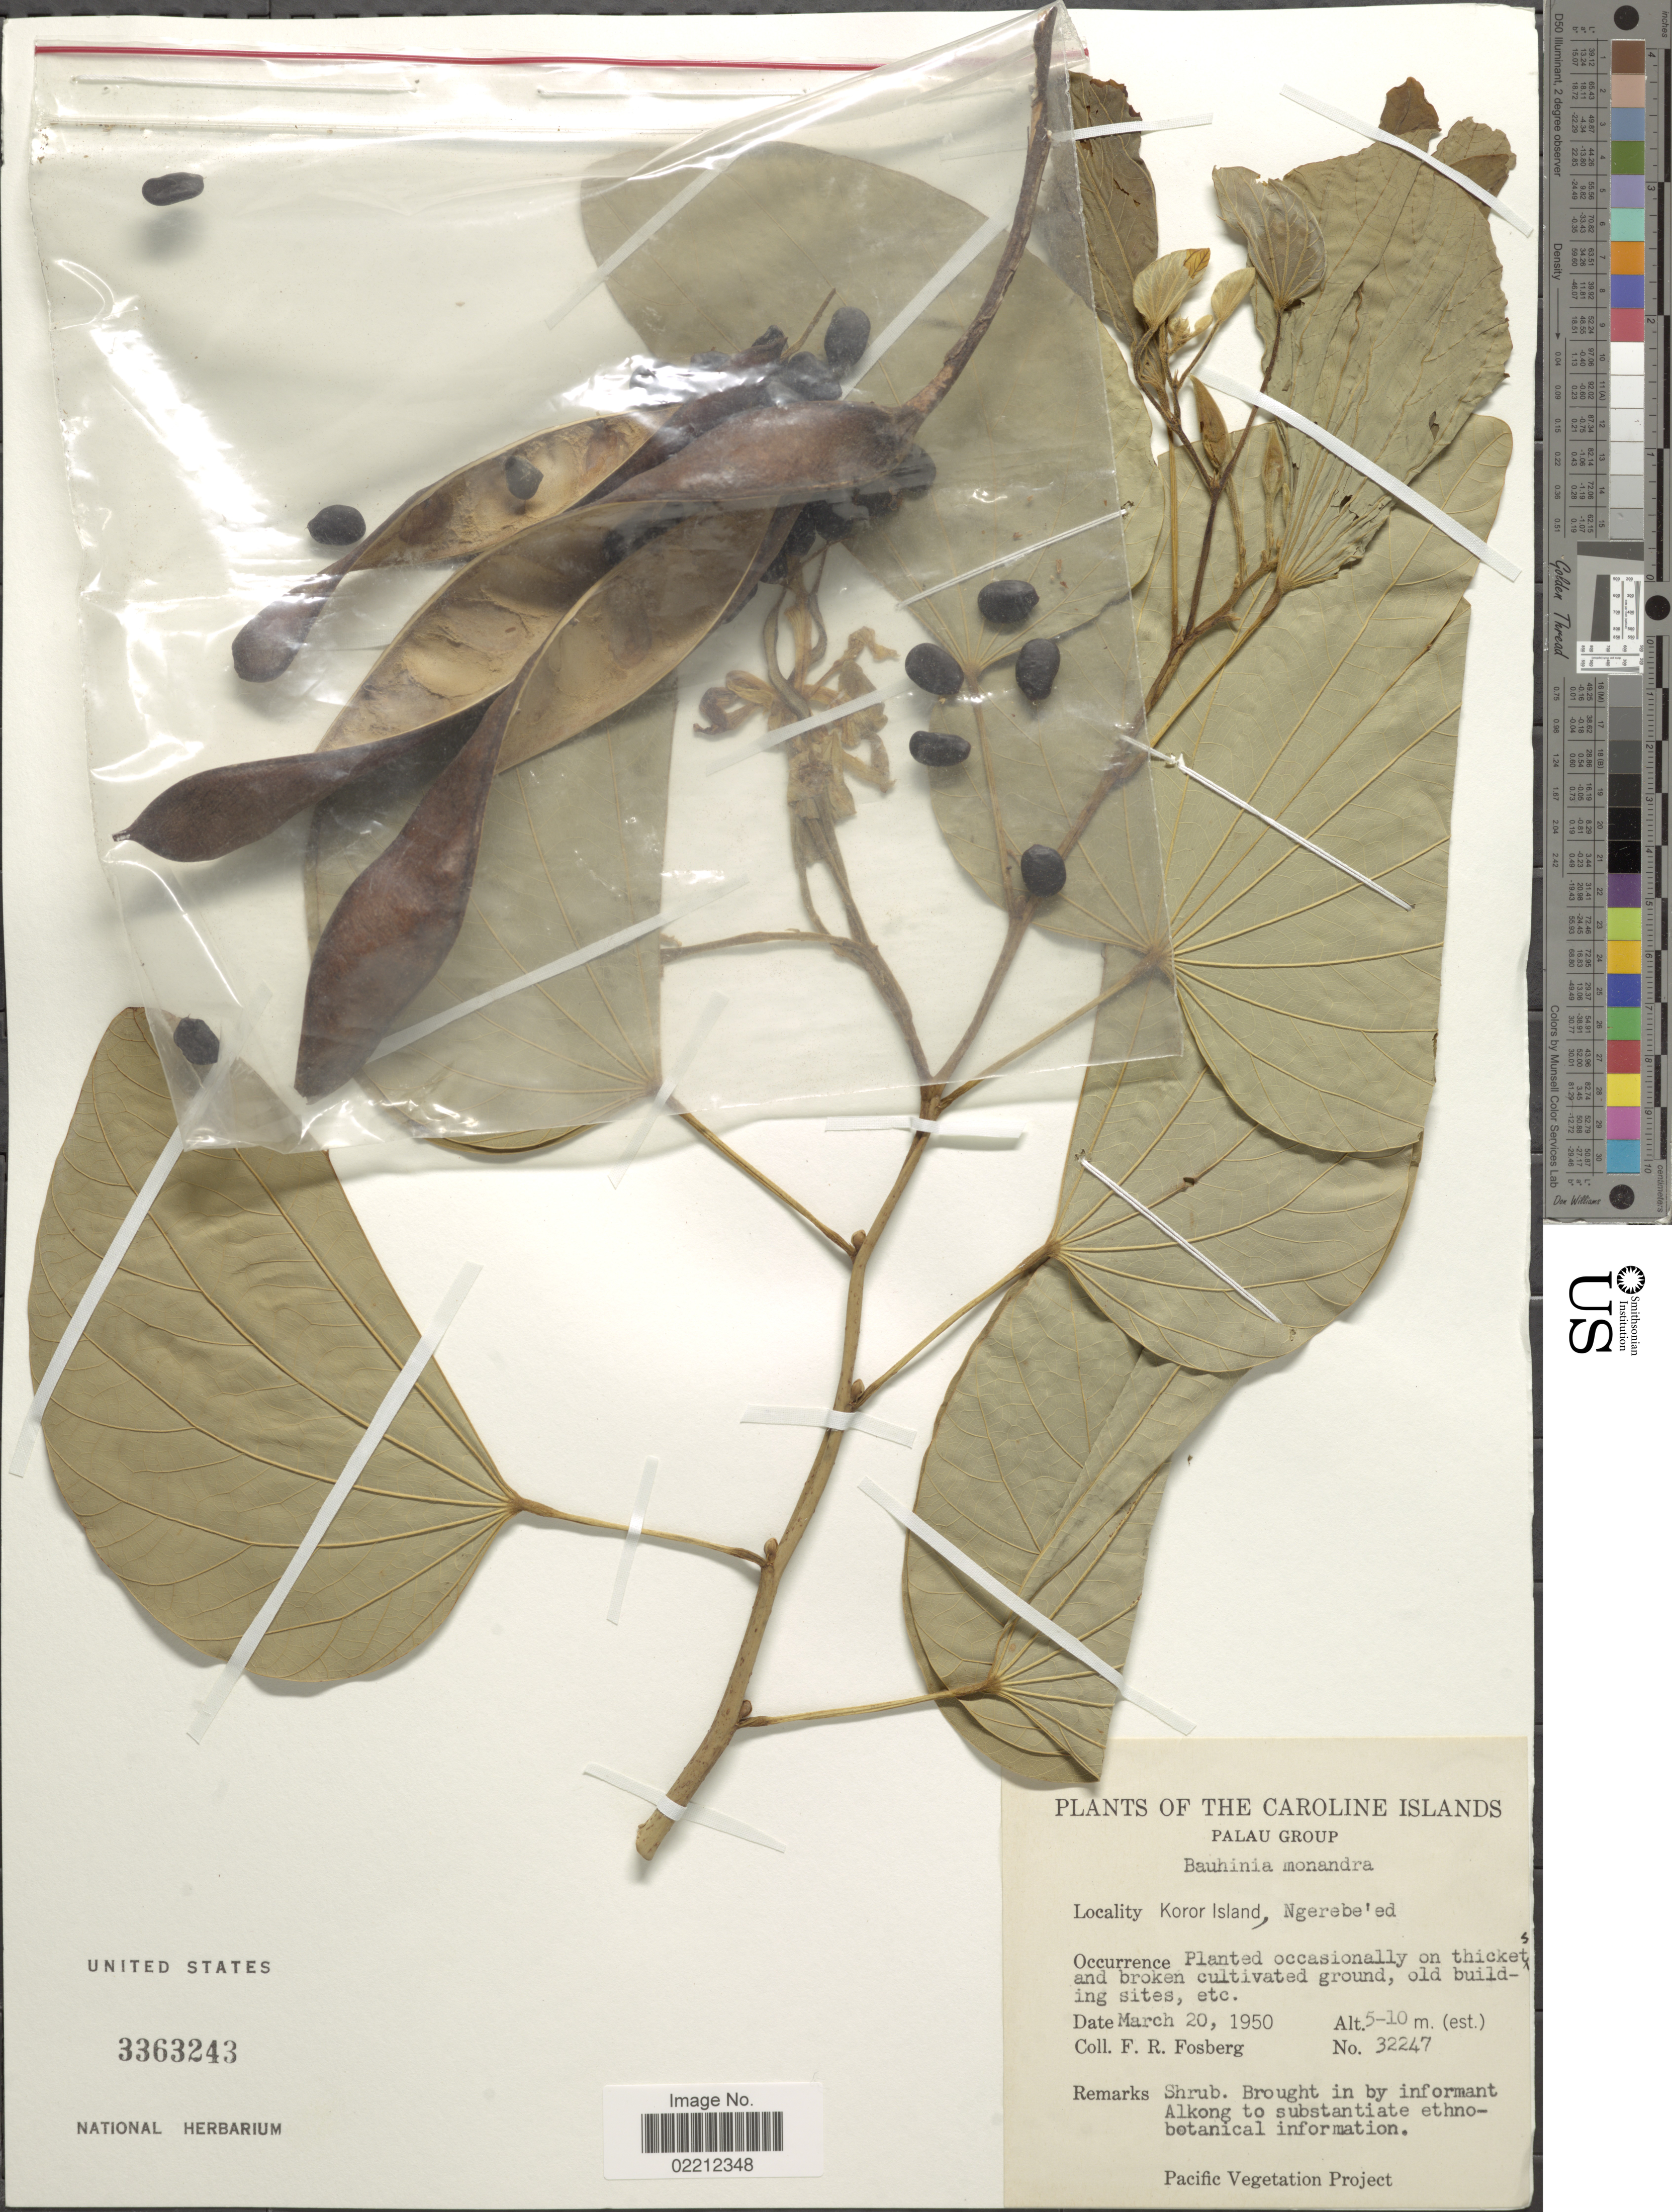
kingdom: Plantae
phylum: Tracheophyta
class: Magnoliopsida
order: Fabales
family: Fabaceae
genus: Bauhinia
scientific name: Bauhinia monandra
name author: Kurz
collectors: F. R. Fosberg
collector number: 32247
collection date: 1950-03-20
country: Palau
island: Oreor [Koror]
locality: Koror Island,Ngerebe'ed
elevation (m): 5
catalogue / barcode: US 3363243